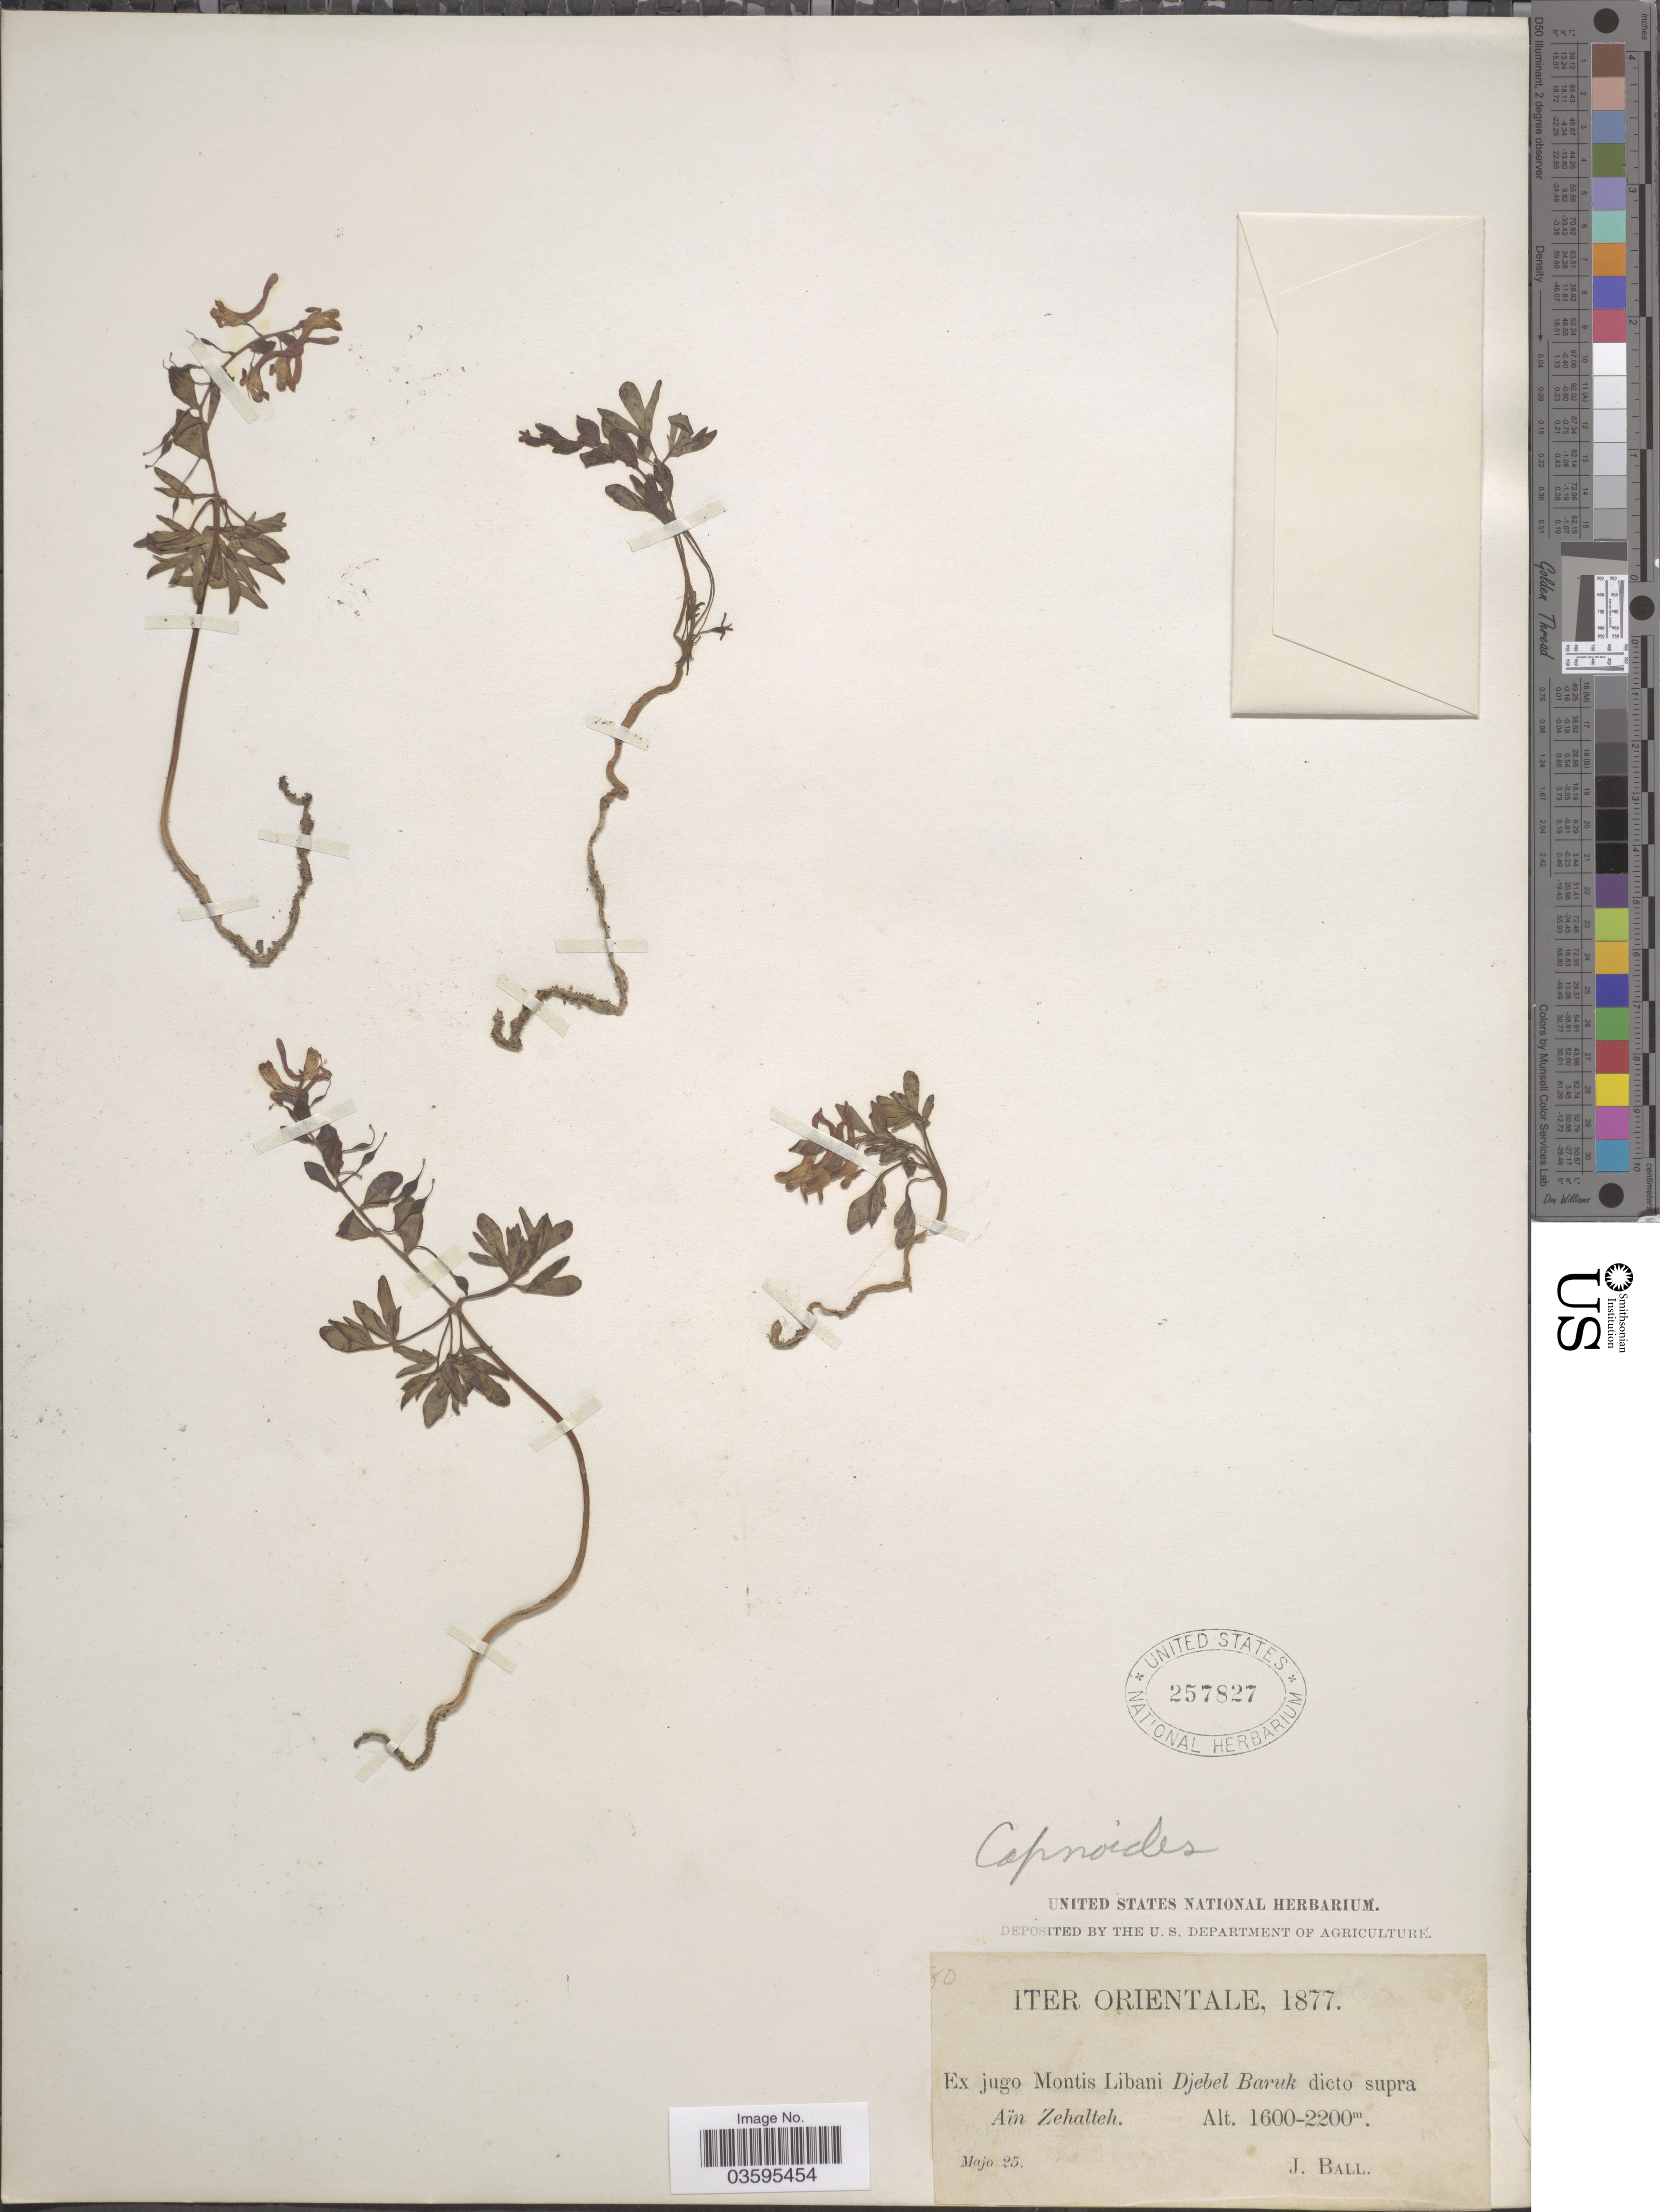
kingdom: Plantae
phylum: Tracheophyta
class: Magnoliopsida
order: Ranunculales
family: Papaveraceae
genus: Corydalis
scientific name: Corydalis sp.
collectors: J. Ball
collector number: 80*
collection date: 1877-05-25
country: Lebanon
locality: Iter Orientale. Ex jugo Montis Libani Djebel Baruk dicto supra Aïn Zehalteh.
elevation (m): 1600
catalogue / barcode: US 257827